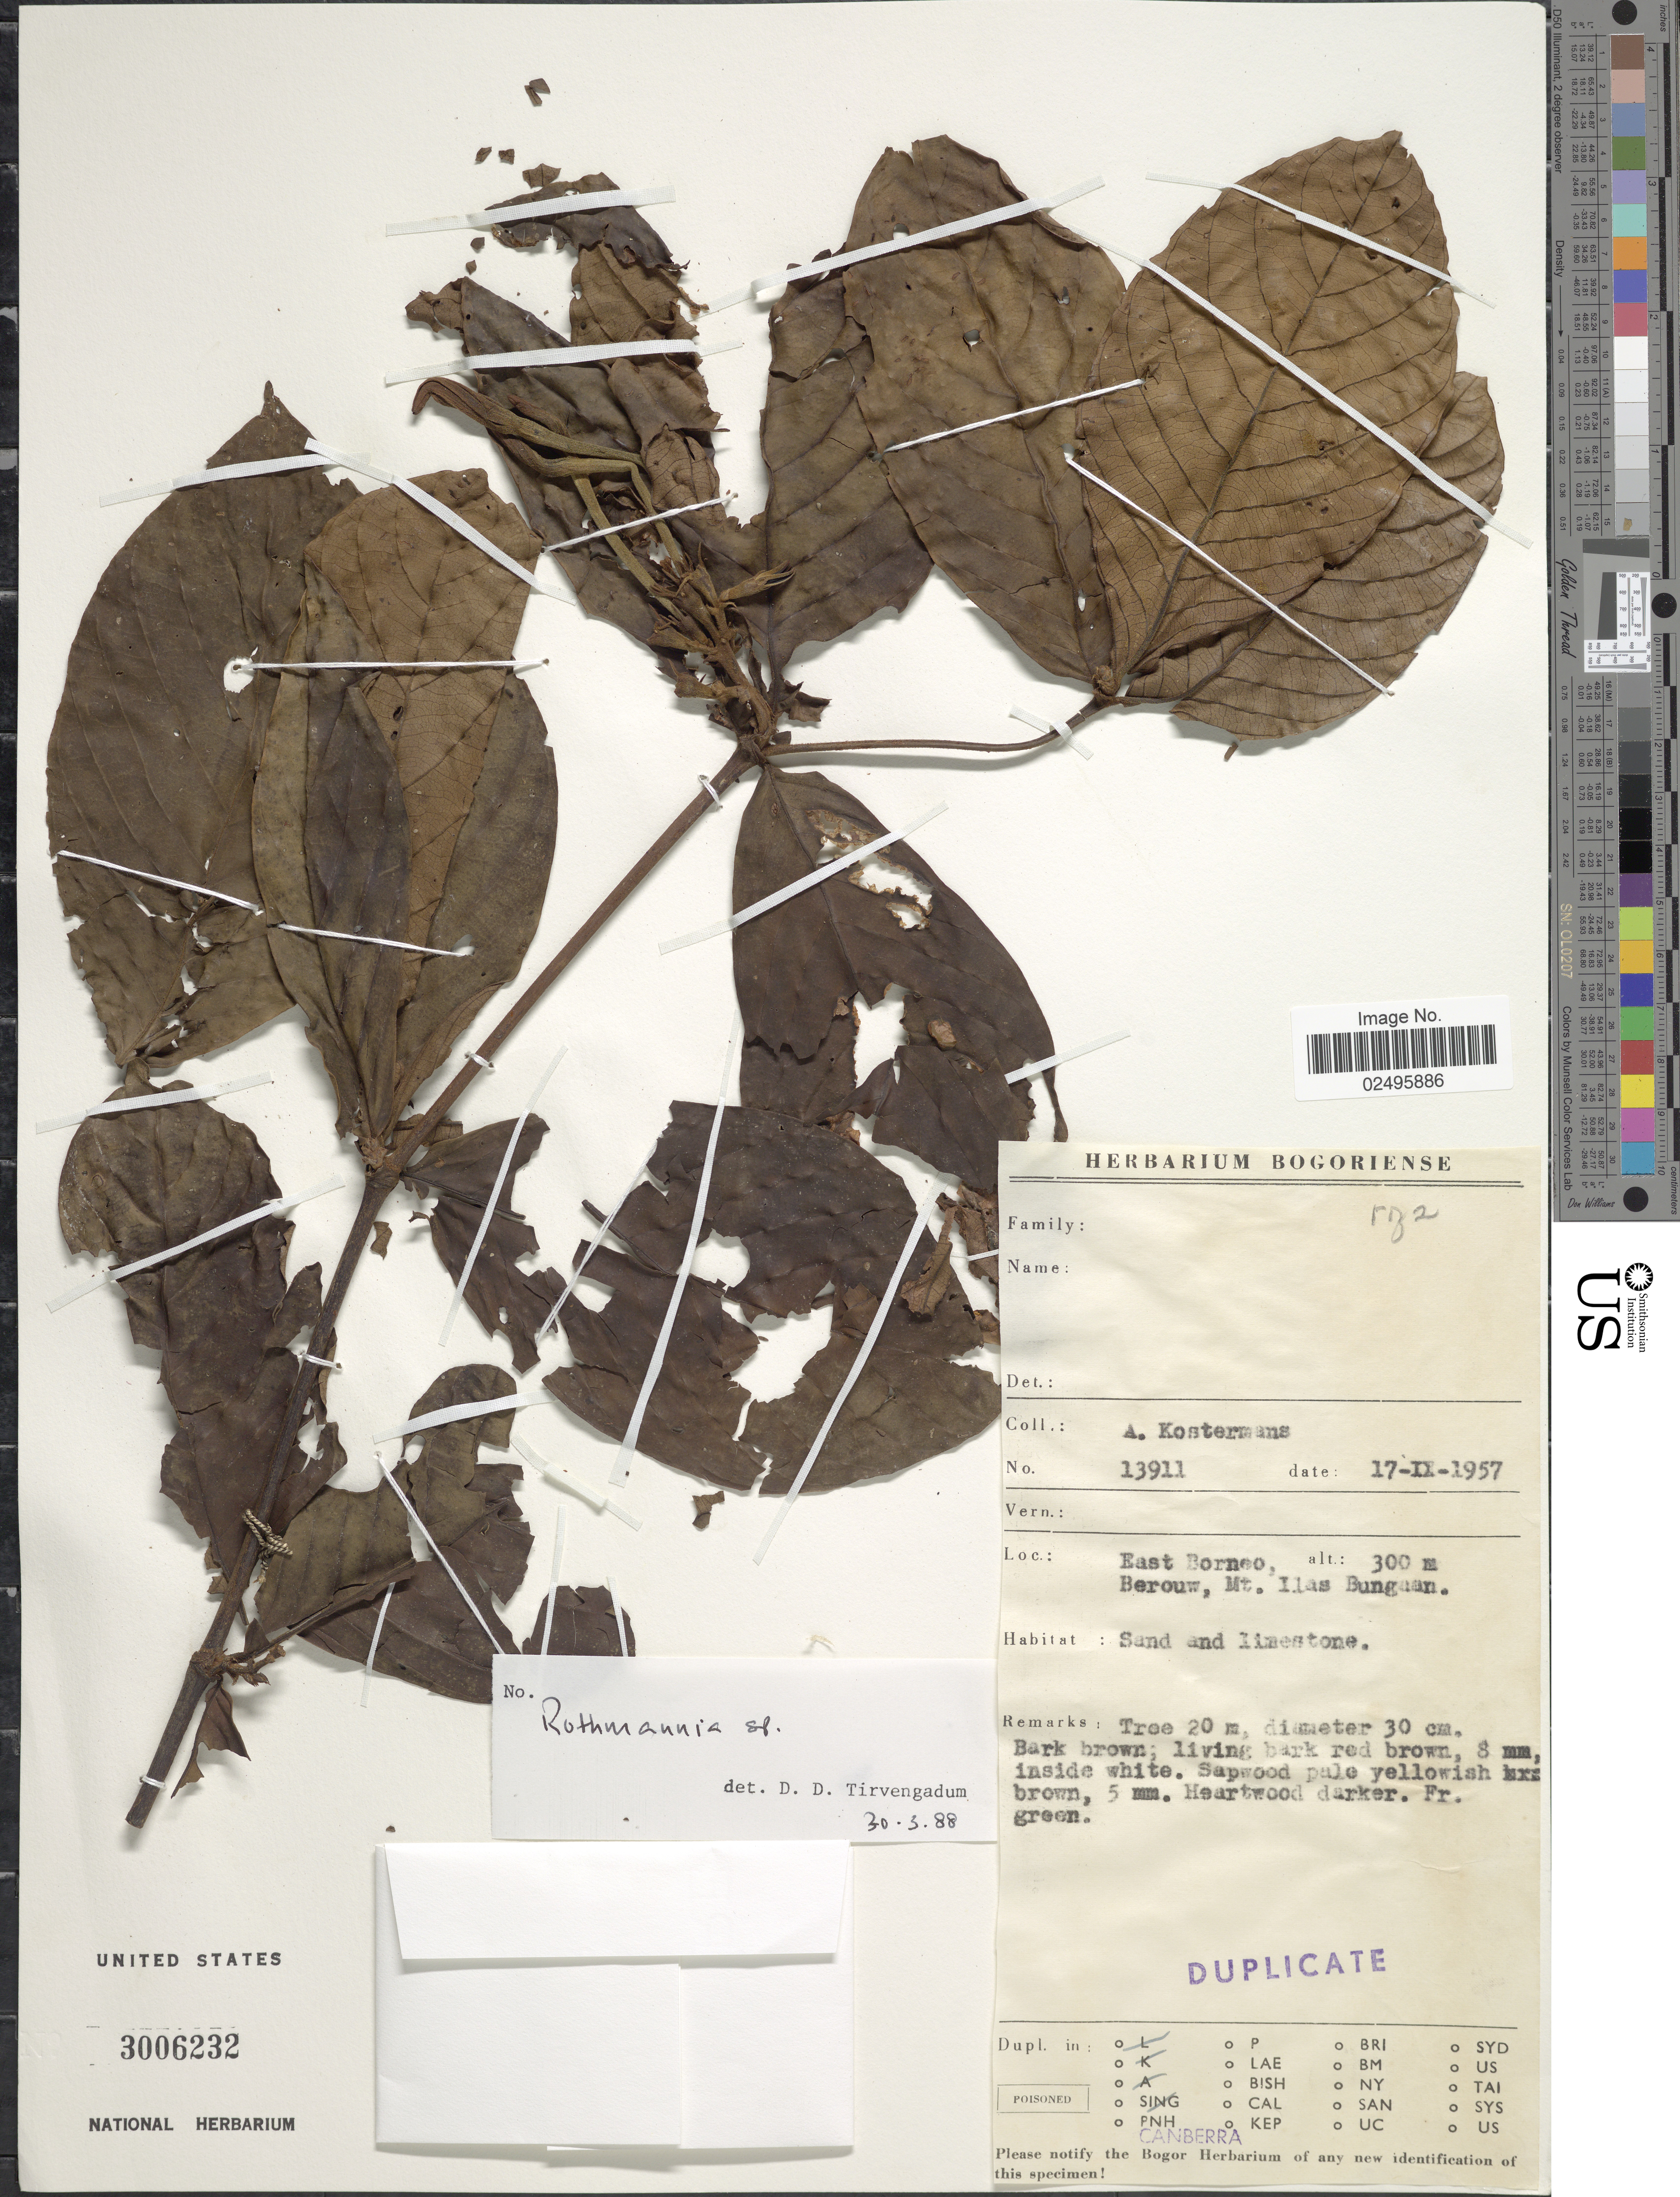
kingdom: Plantae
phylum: Tracheophyta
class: Magnoliopsida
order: Gentianales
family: Rubiaceae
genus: Rothmannia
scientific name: Rothmannia sp.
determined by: Tirvengadum, D. D.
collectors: A. J. G. Kostermans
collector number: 13911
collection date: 1957-09-17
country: Indonesia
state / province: Kalimantan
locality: East Borneo, Berouw, Mt. Ilas Bunguan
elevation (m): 300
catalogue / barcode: US 3006232